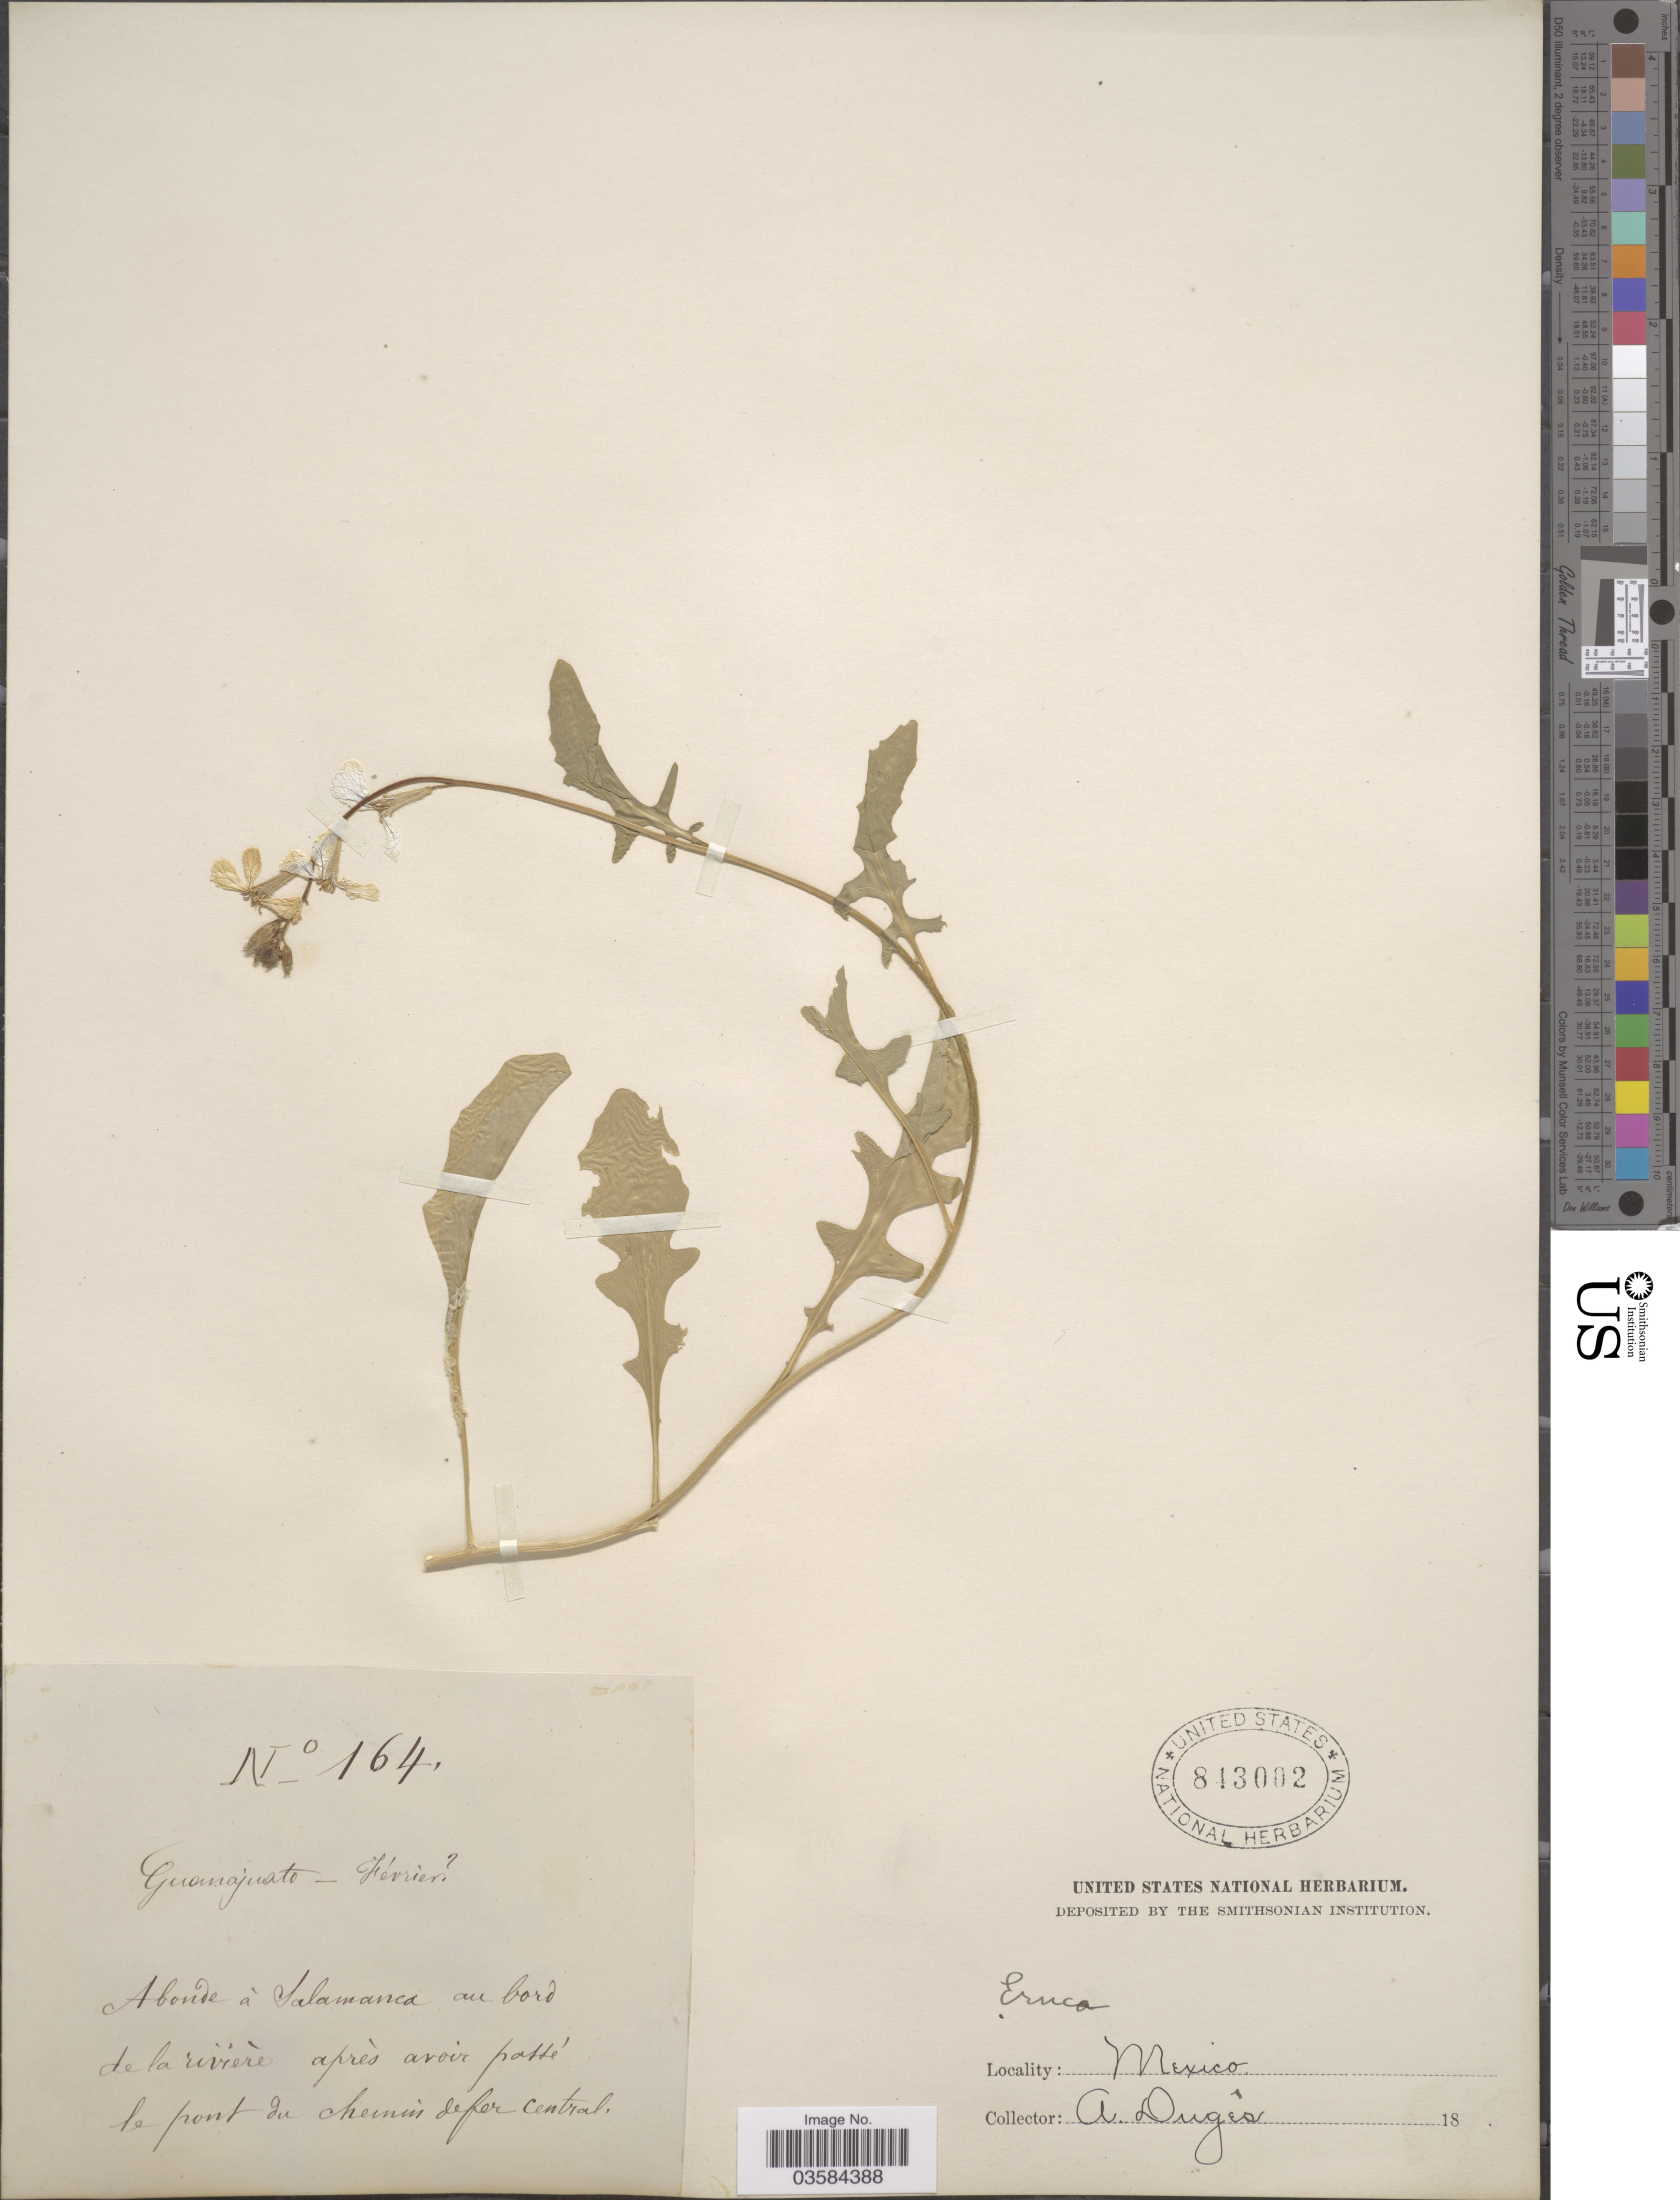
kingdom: Plantae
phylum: Tracheophyta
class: Magnoliopsida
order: Brassicales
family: Brassicaceae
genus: Eruca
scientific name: Eruca sativa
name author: Mill.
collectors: A. Duges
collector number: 164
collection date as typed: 18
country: Mexico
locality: Abonde à Salamanca au bord de la rivierè après avoir passe' le pont du chemin defer central.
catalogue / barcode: US 843002